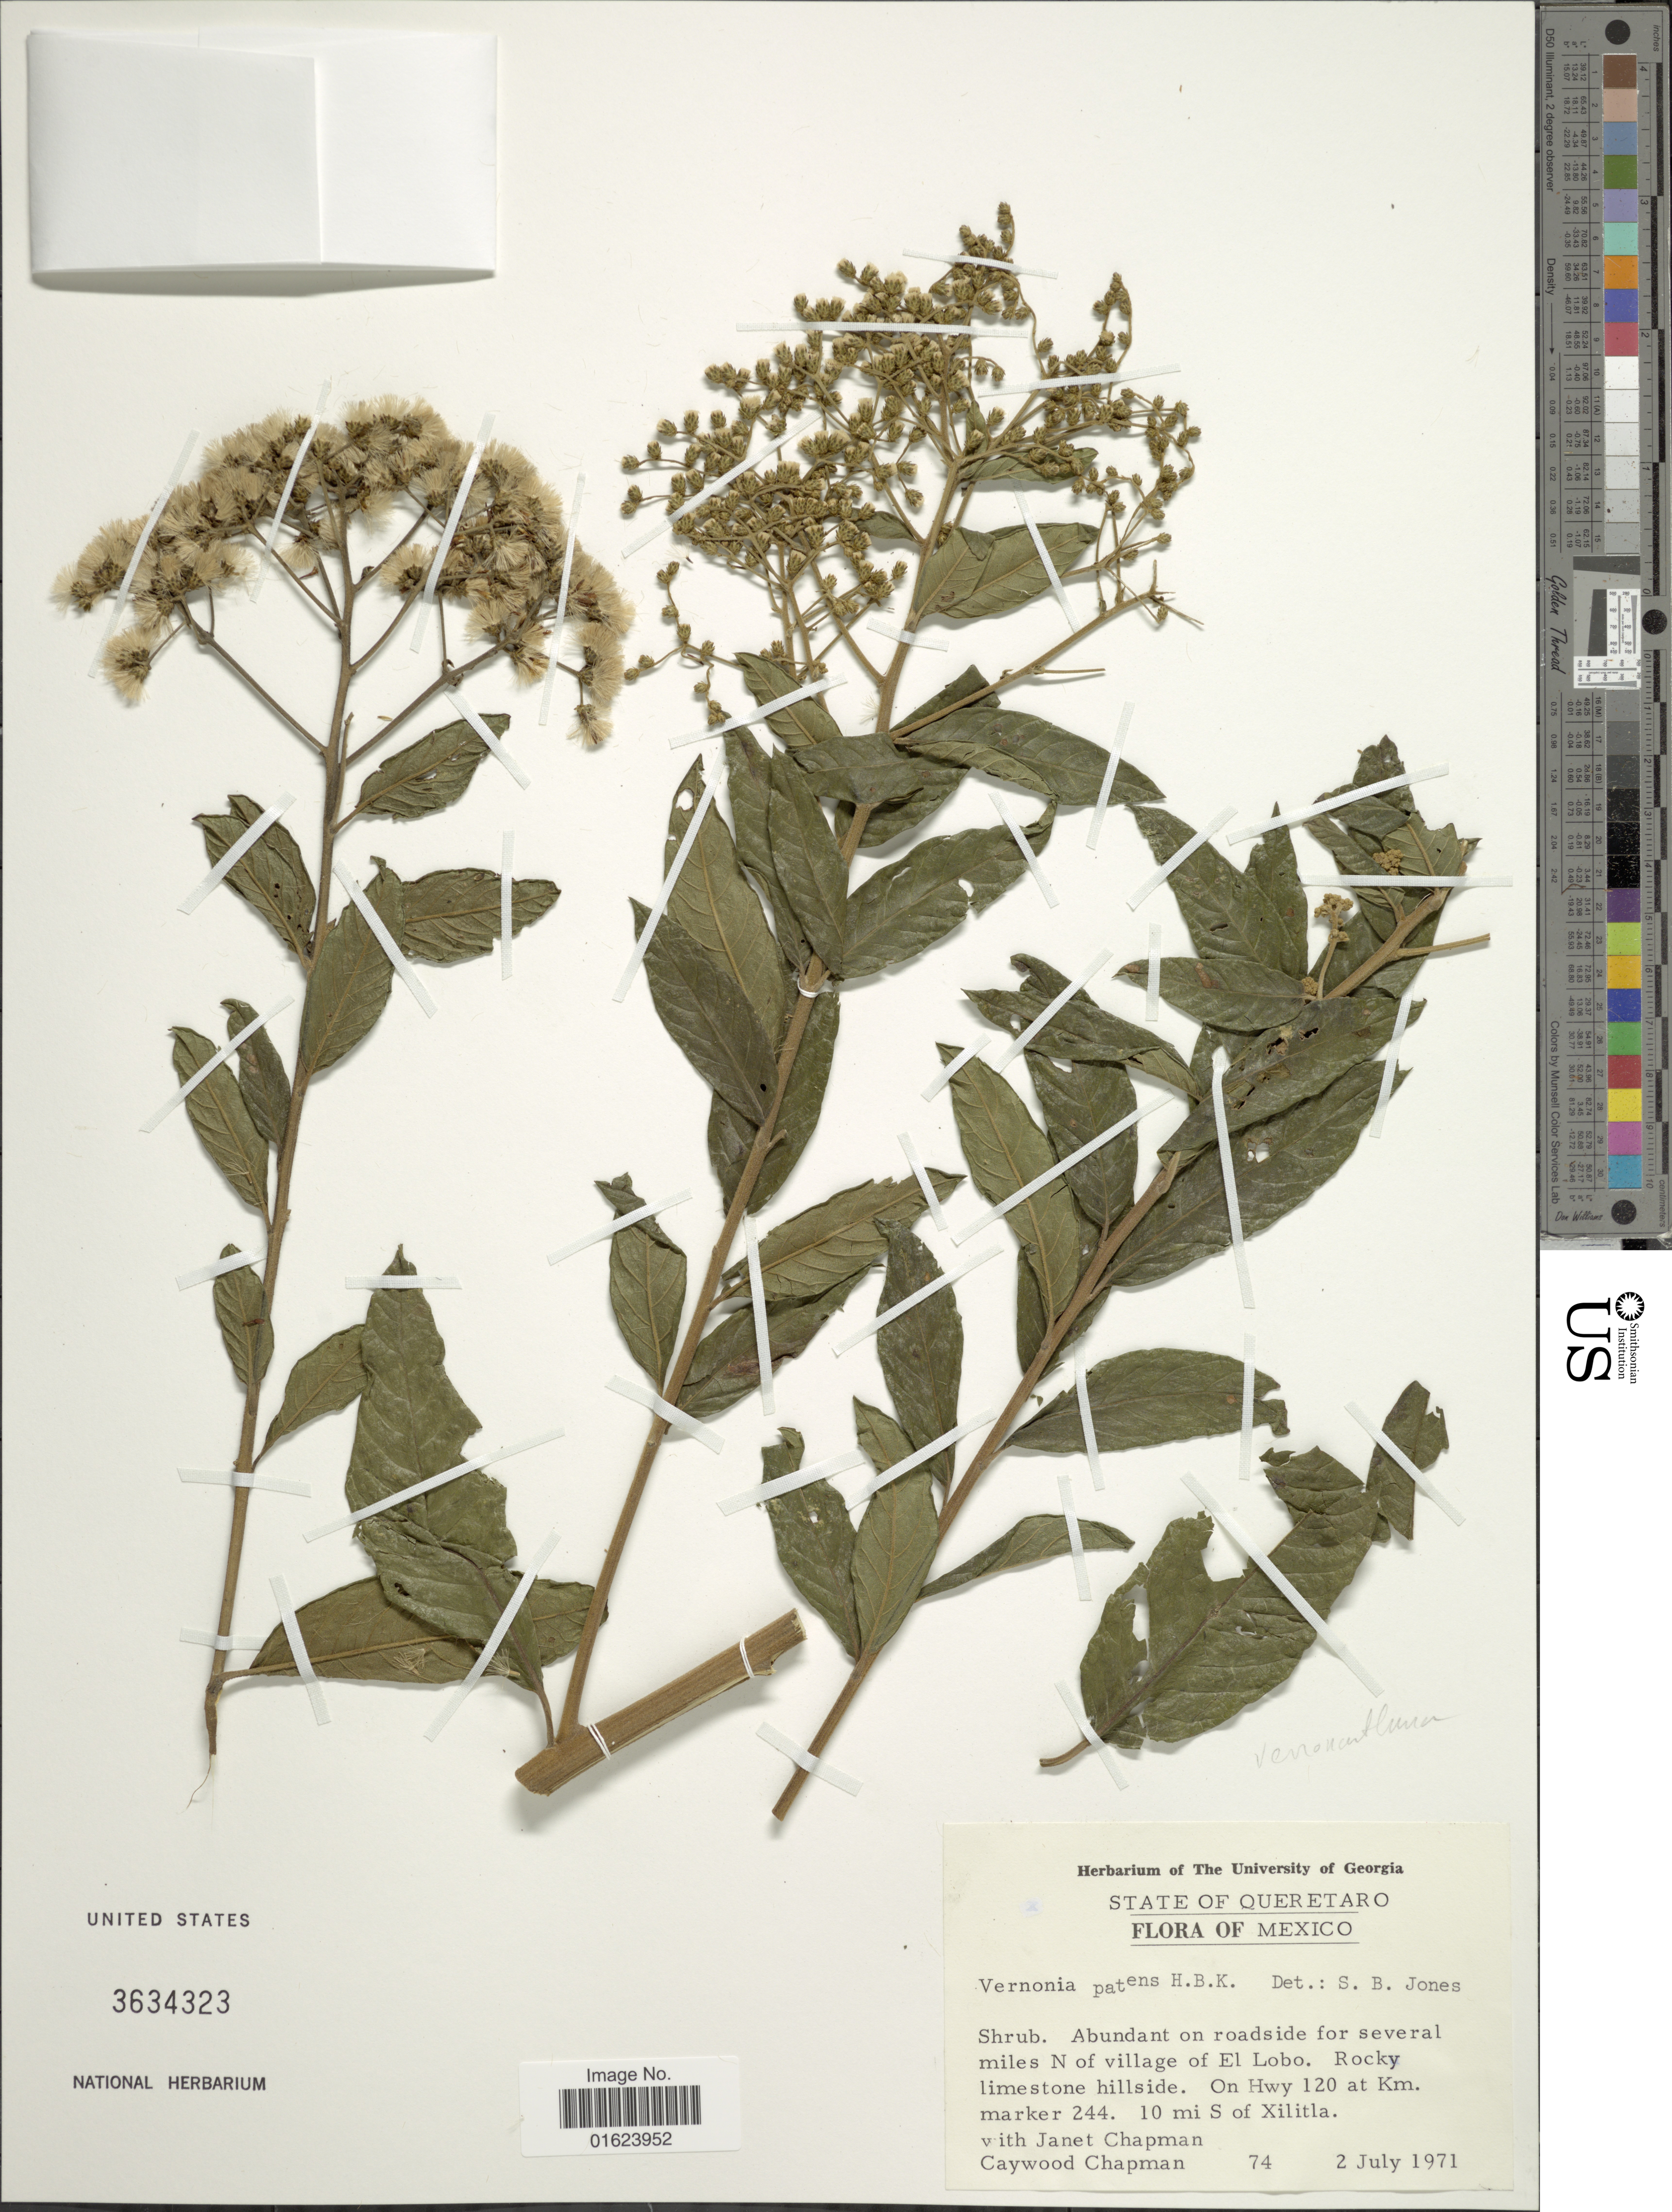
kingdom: Plantae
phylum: Tracheophyta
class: Magnoliopsida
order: Asterales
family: Asteraceae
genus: Vernonanthura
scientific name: Vernonanthura patens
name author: (Kunth) H. Rob.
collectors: J. D. Chapman & C. Chapman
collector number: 74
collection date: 1971-07-02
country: Mexico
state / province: Querétaro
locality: Mexico. N of village of El Lobo. On Hwy 120 at Km. marker 244. 10 mi S of Xilitla.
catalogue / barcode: US 3634323